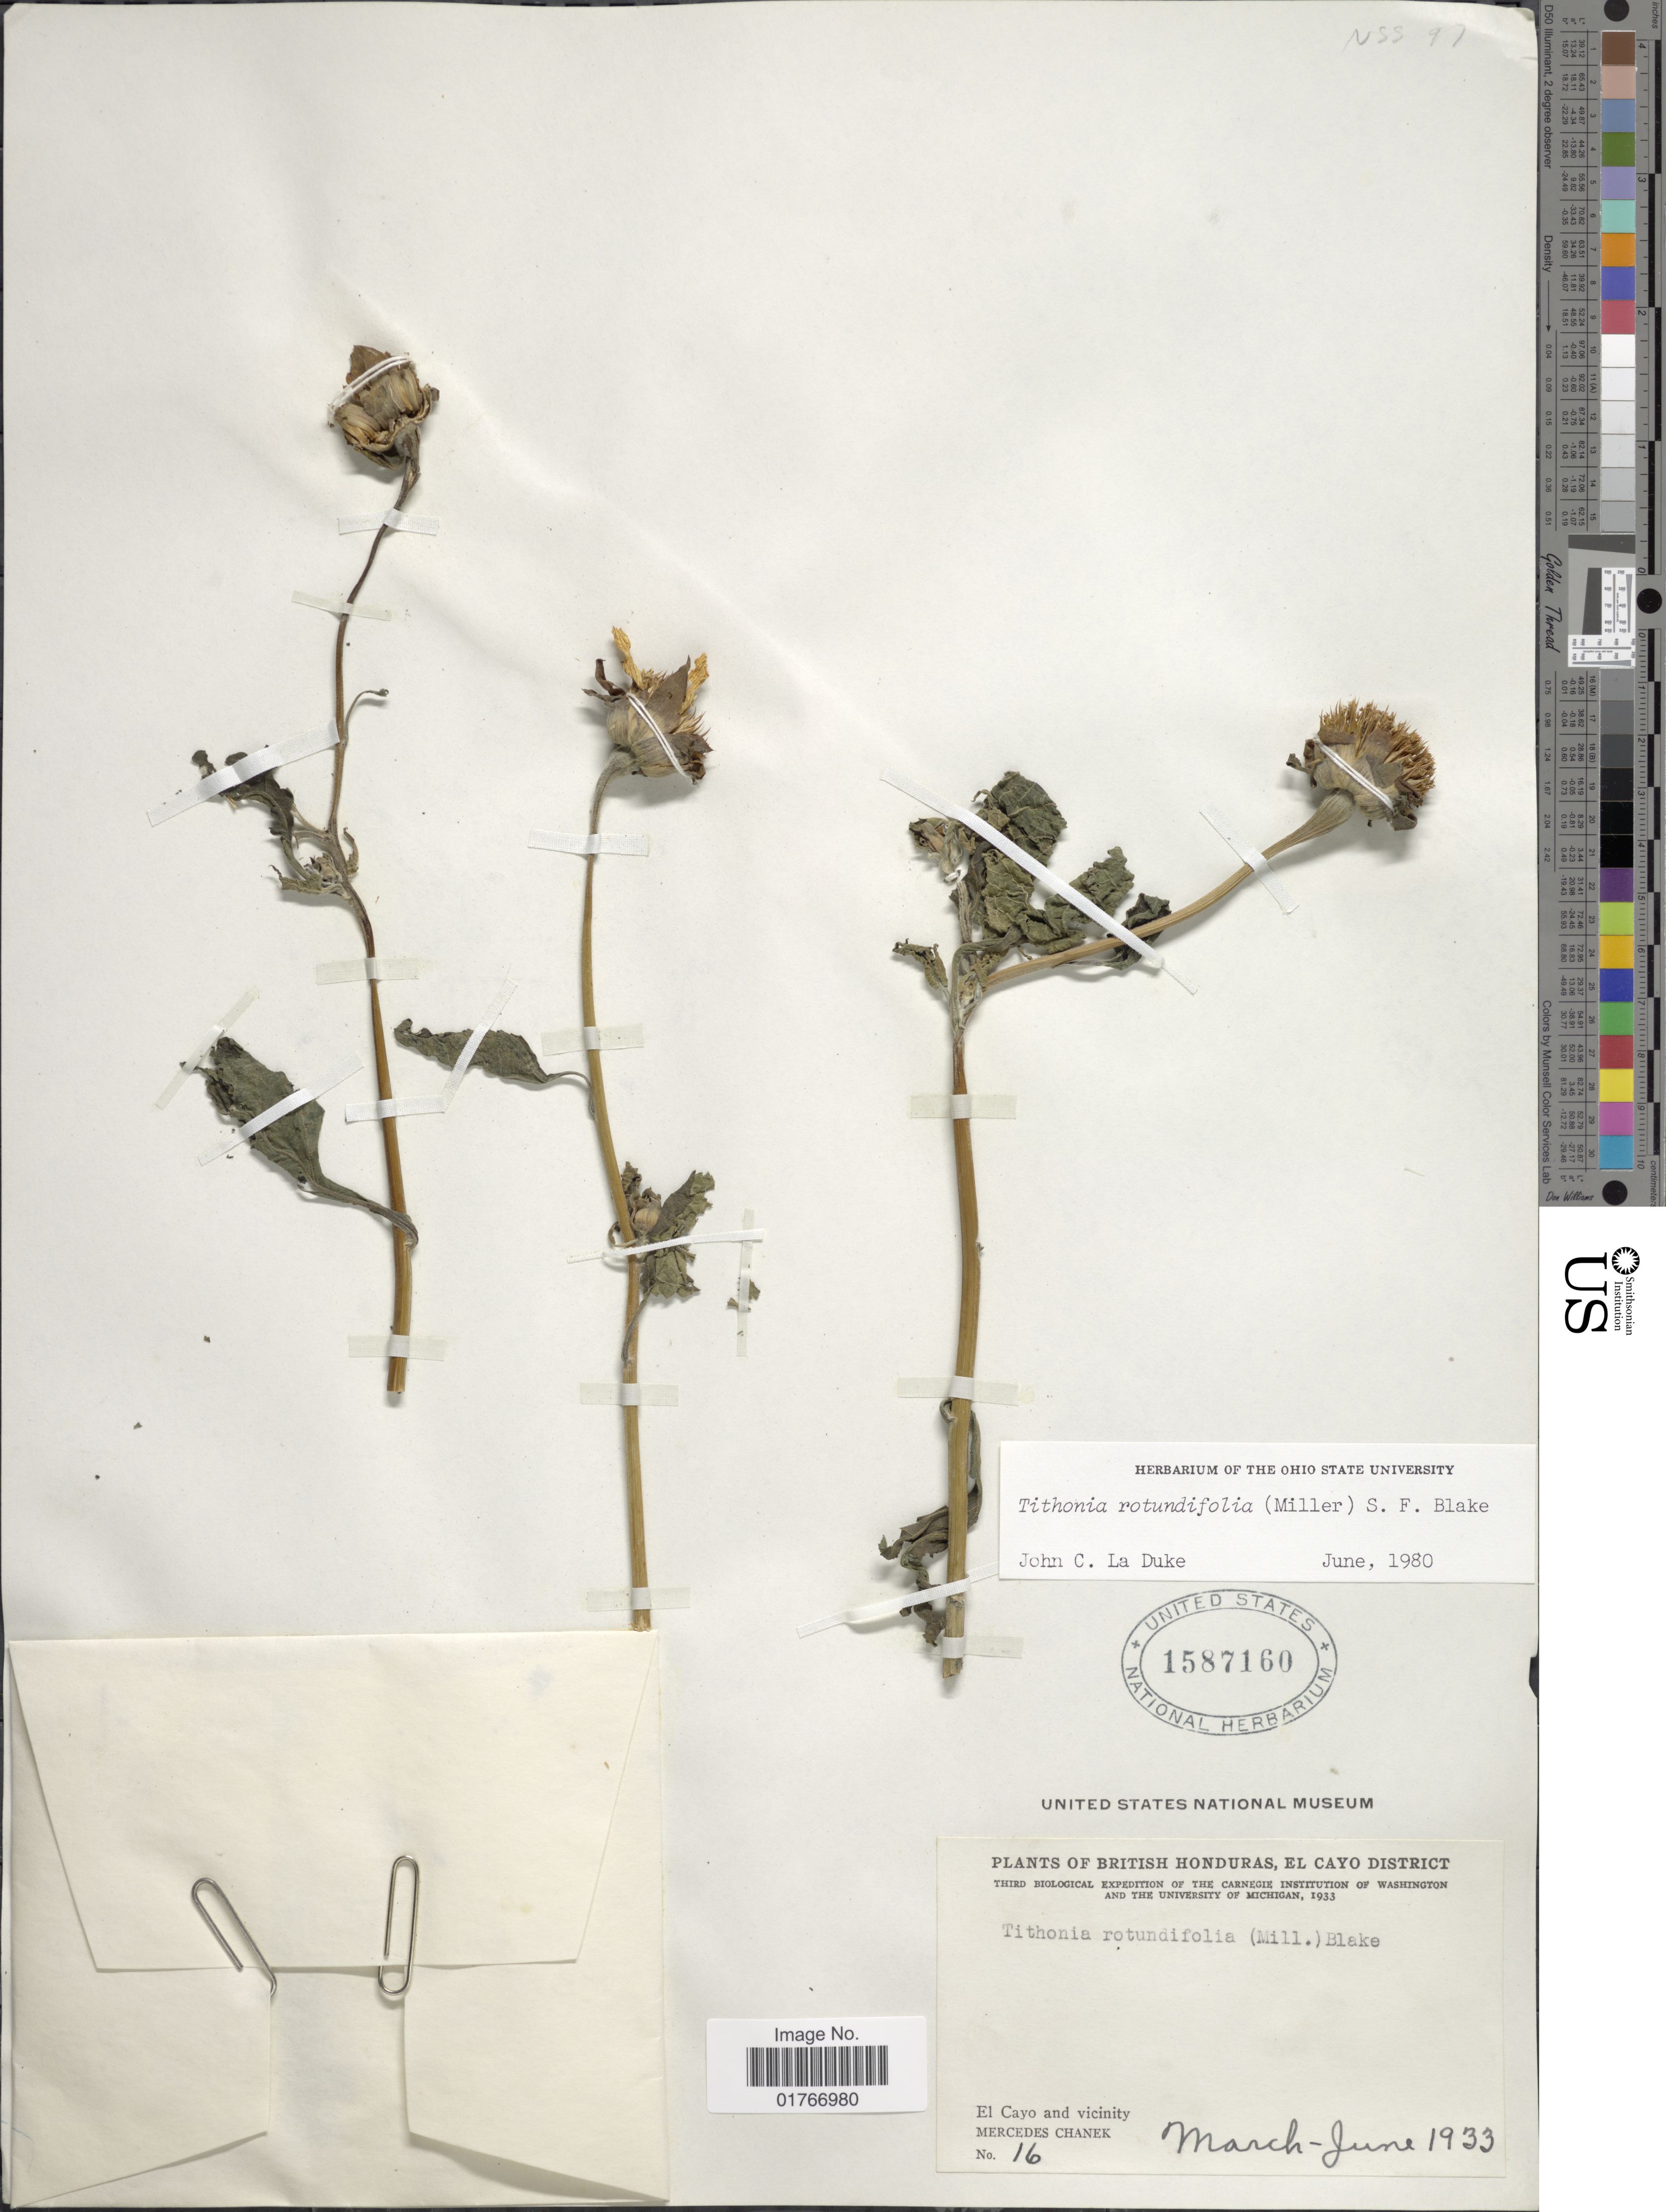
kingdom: Plantae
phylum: Tracheophyta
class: Magnoliopsida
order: Asterales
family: Asteraceae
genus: Tithonia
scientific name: Tithonia rotundifolia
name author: (Mill.) S.F. Blake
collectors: M. Chanek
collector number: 16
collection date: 1933-03/1933-06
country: Belize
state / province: Cayo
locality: British Honduras, El Cayo and vicinity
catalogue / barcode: US 1587160